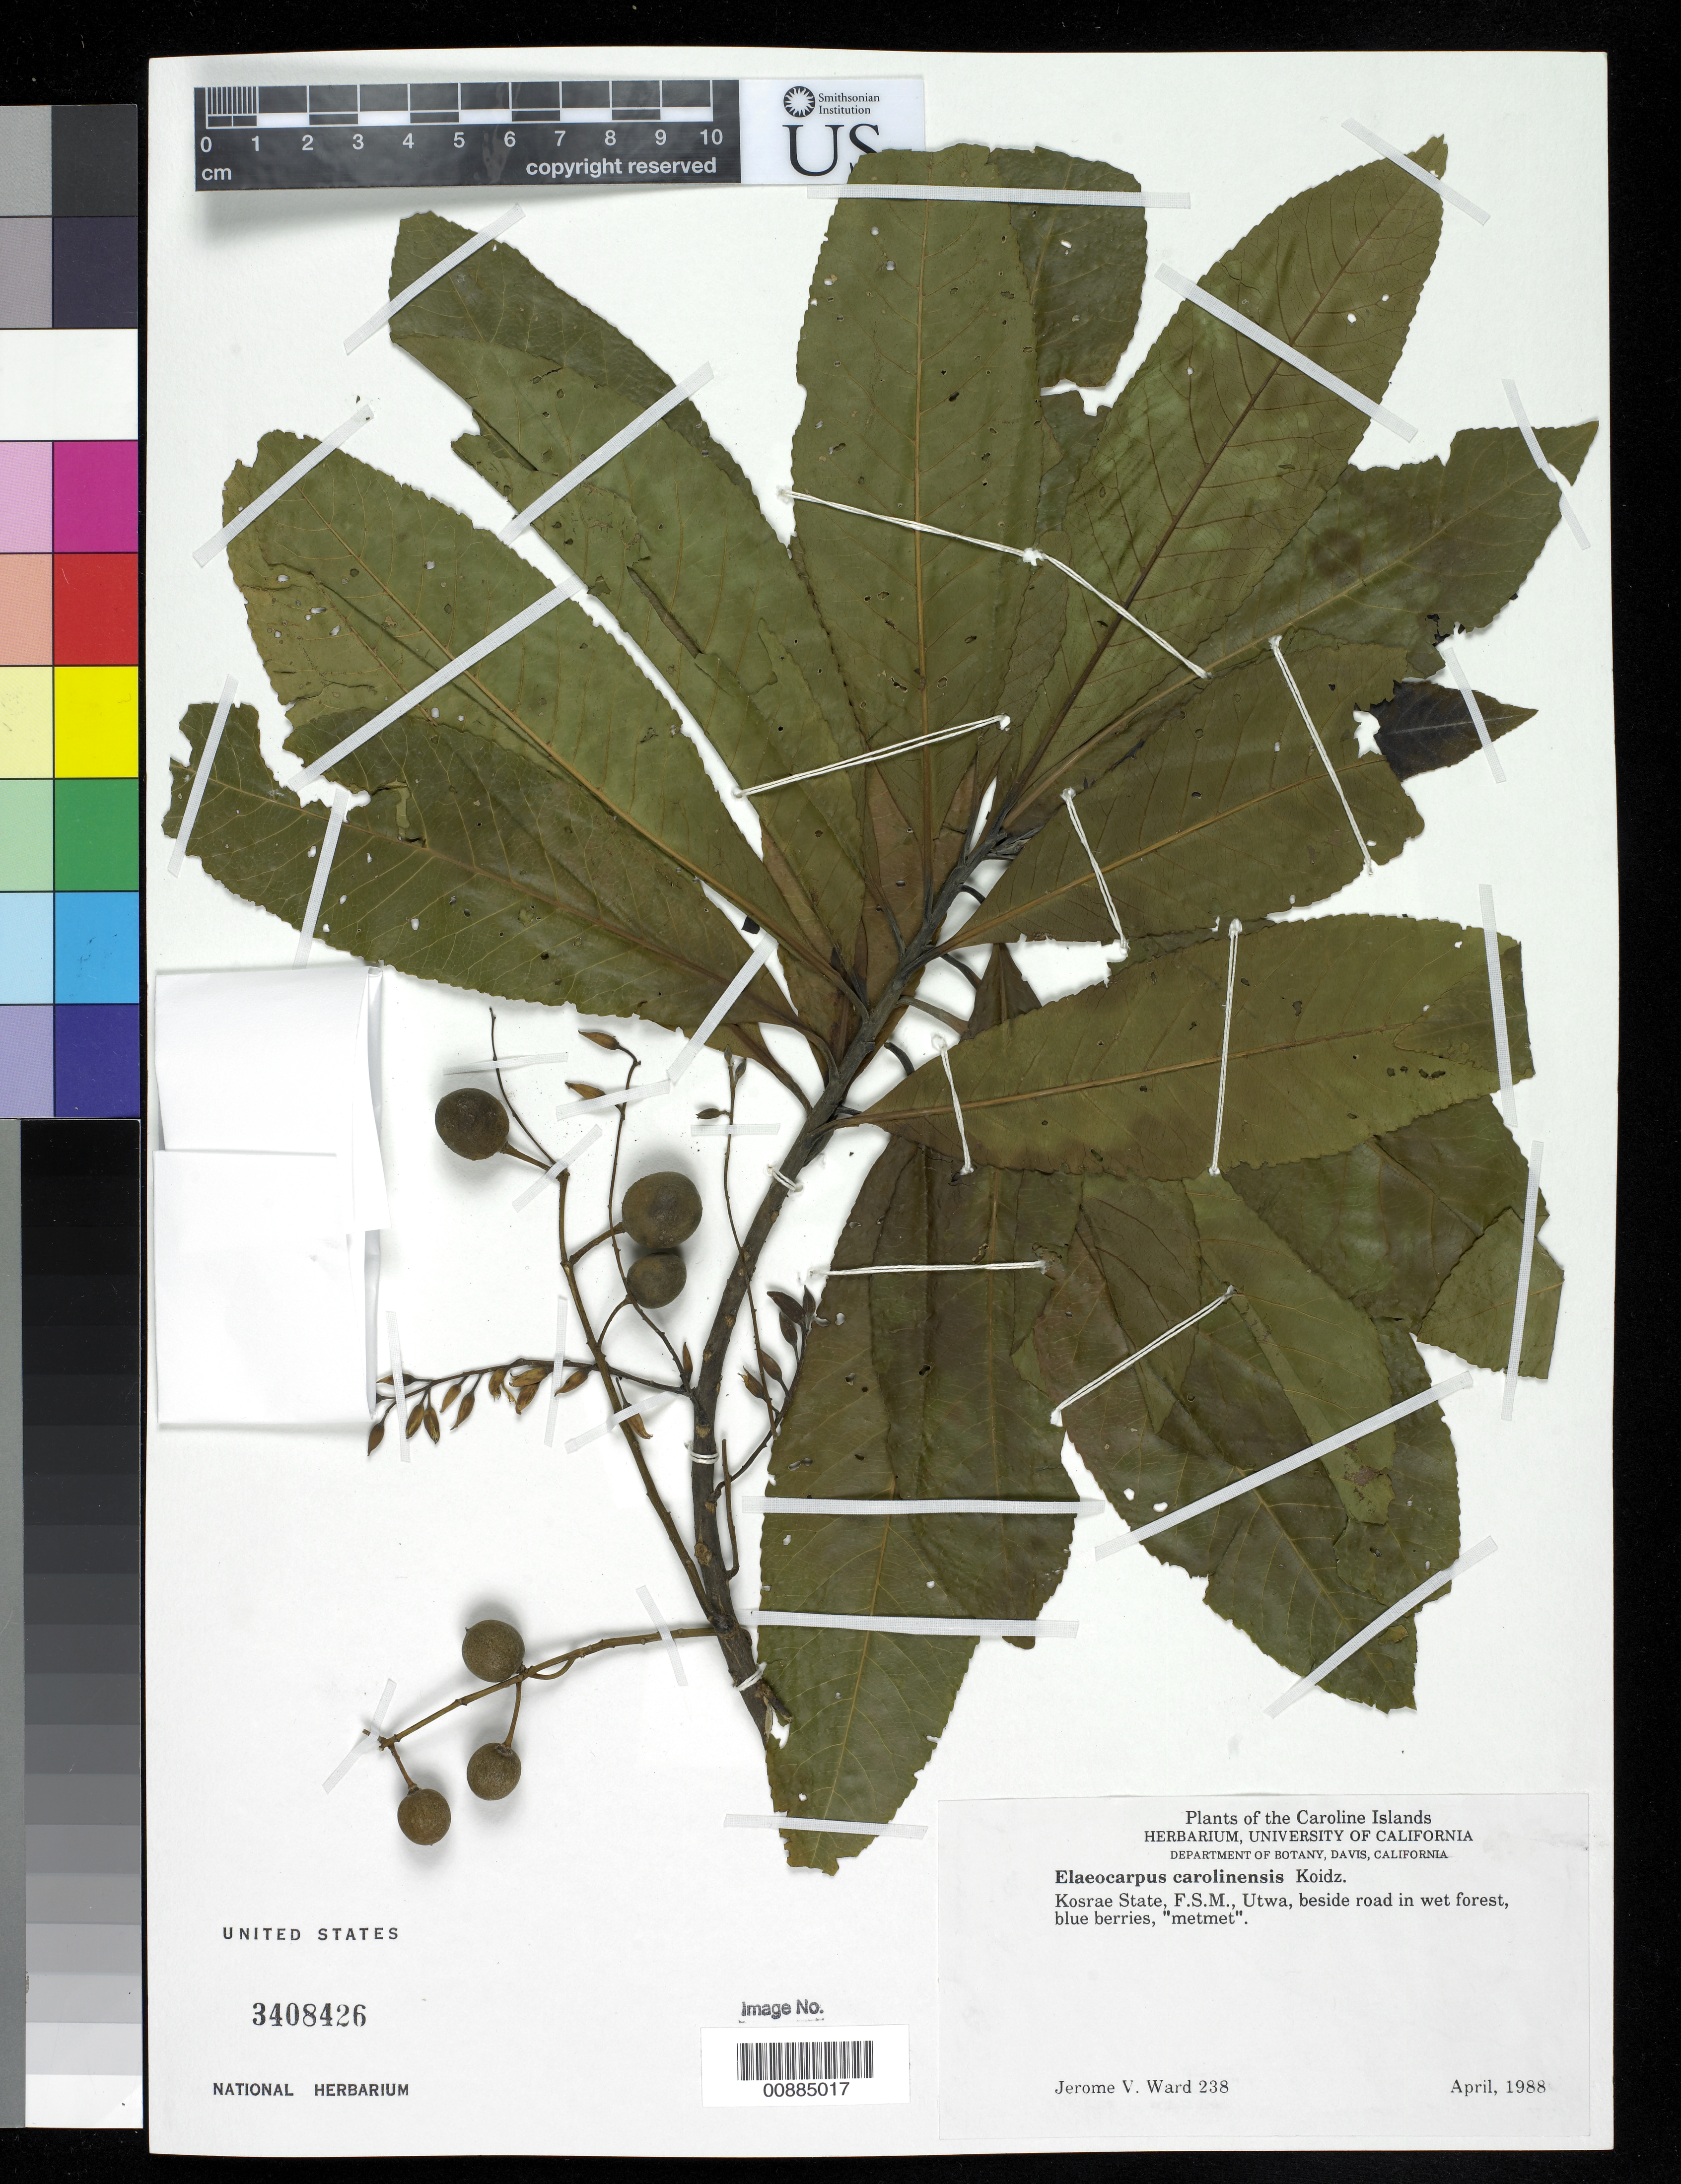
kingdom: Plantae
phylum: Tracheophyta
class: Magnoliopsida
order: Oxalidales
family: Elaeocarpaceae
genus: Elaeocarpus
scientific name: Elaeocarpus carolinensis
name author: Koidz.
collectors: J. V. Ward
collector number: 238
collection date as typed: Apr 1988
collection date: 1988-04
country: Micronesia, Federated States of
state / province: Kosrae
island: Kosrae [Kusaie]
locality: Utwa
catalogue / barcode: US 3408426